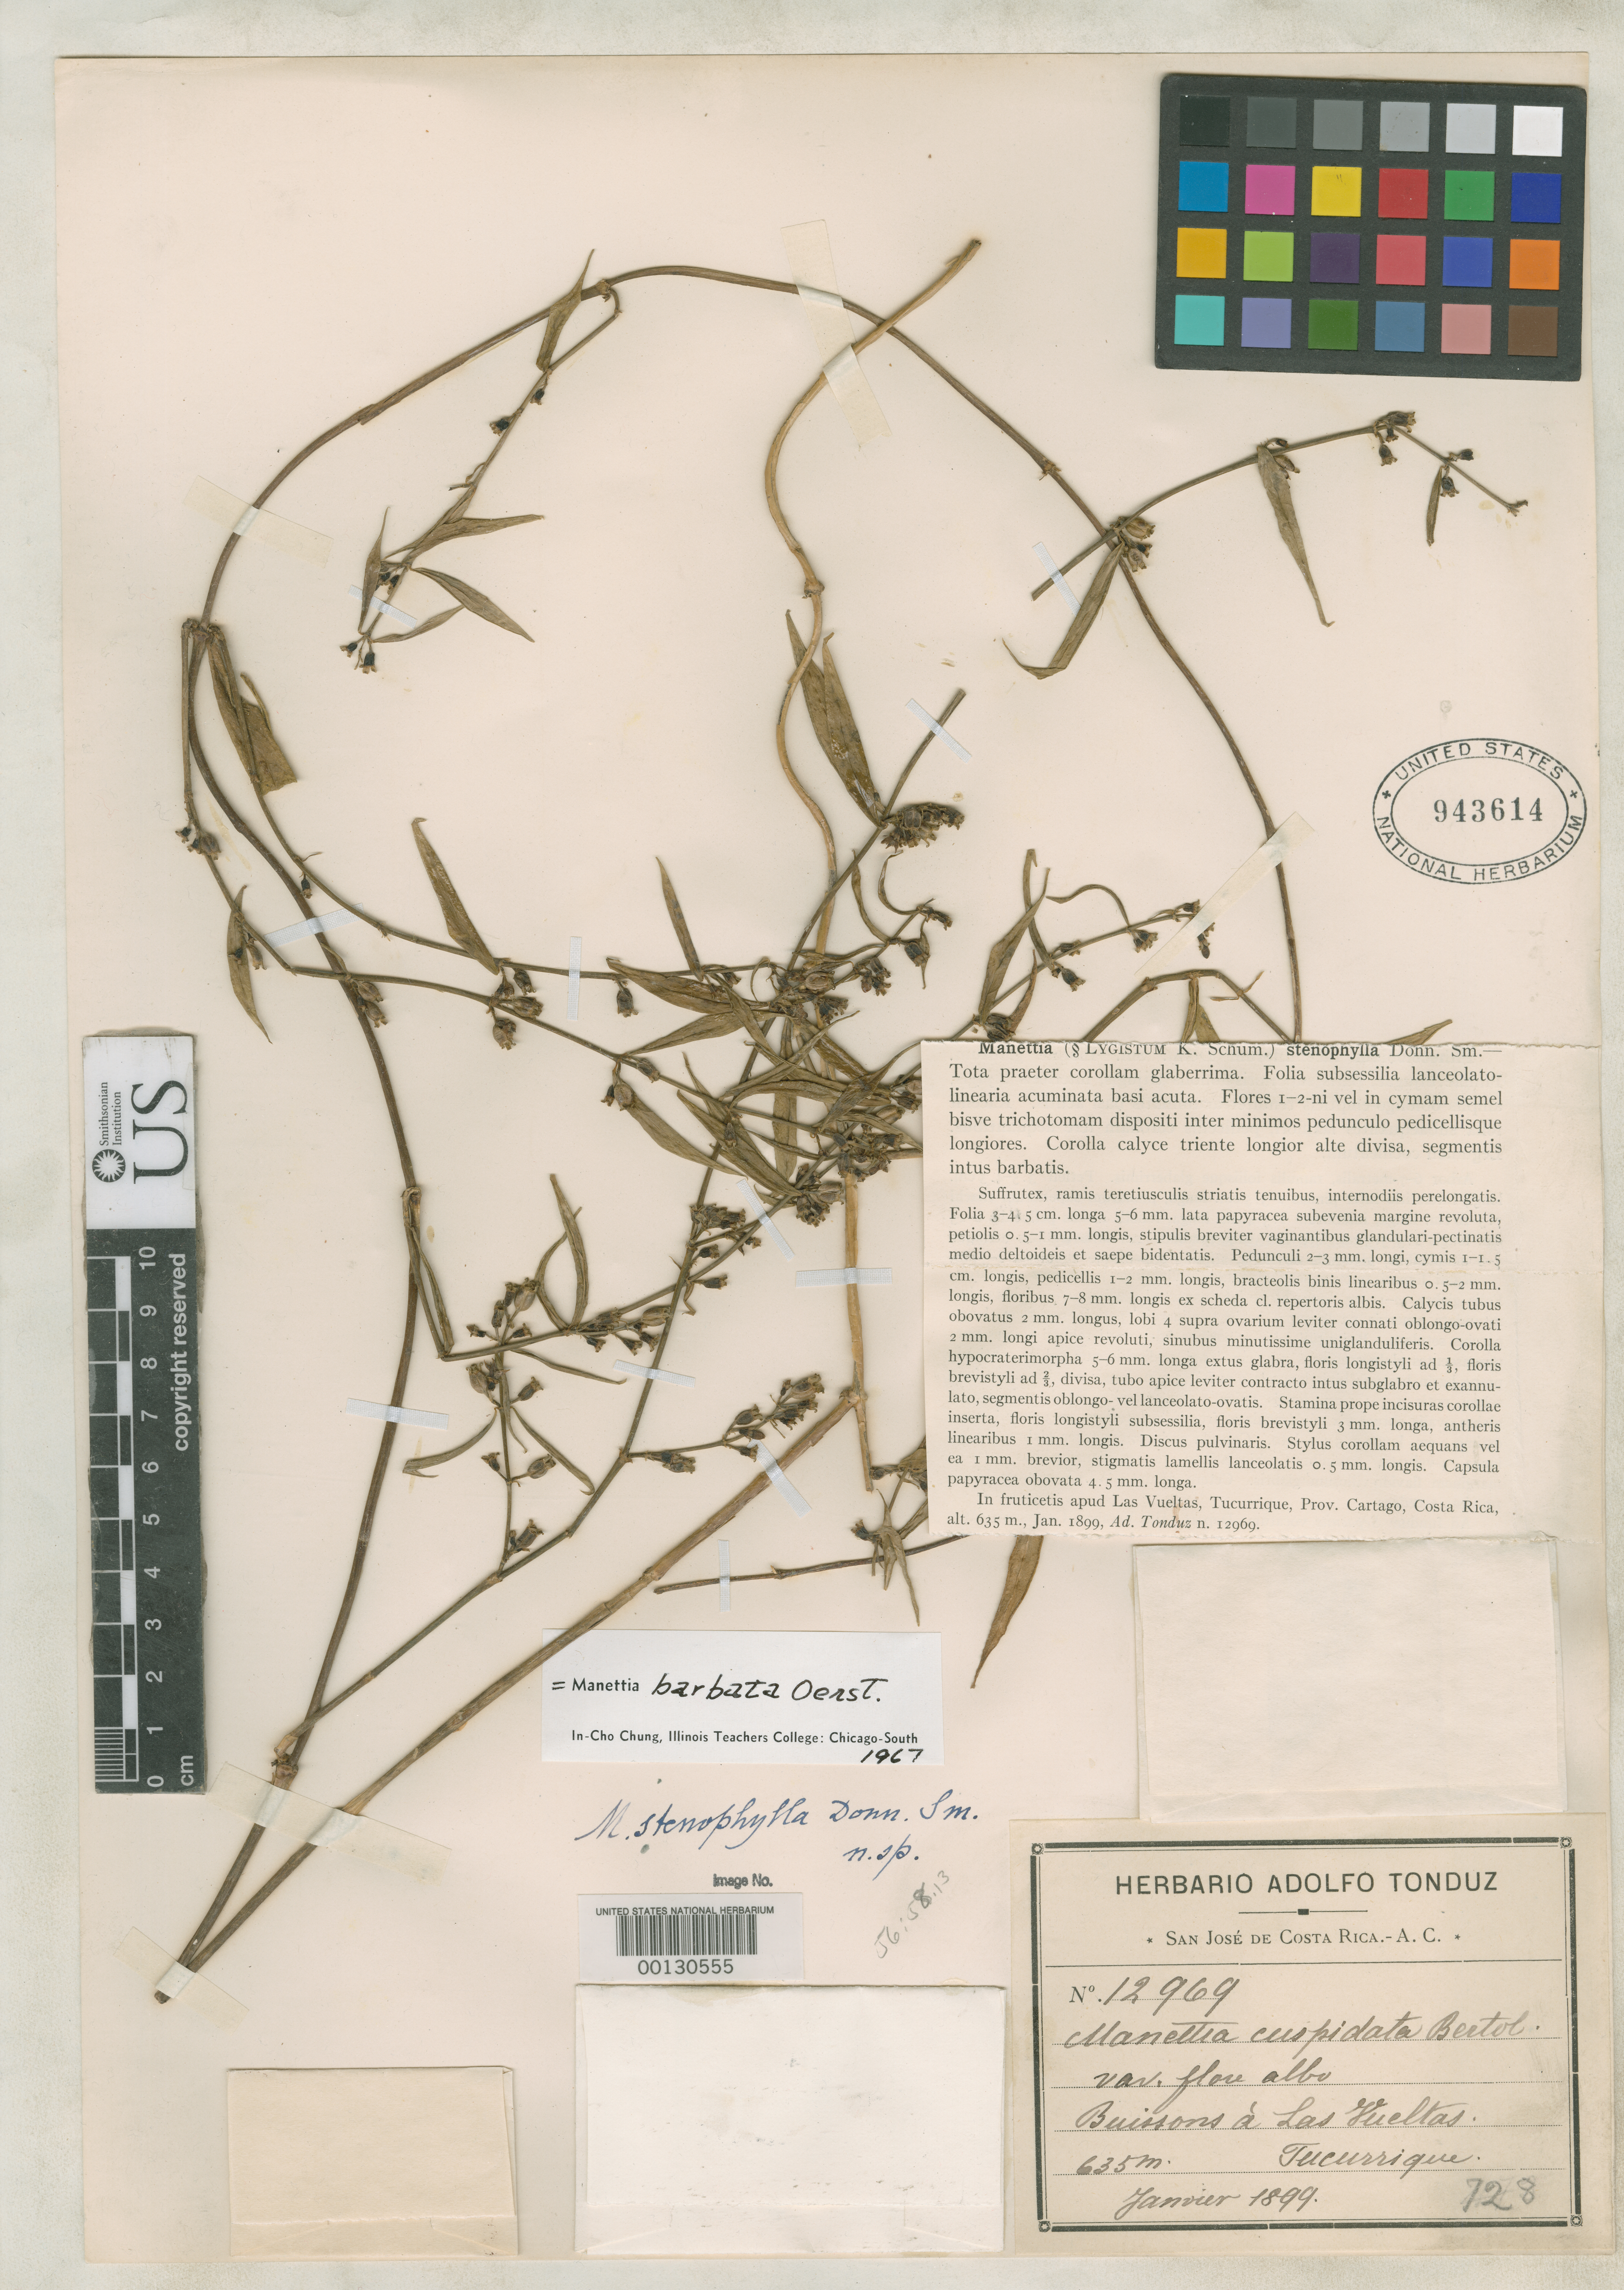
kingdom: Plantae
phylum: Tracheophyta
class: Magnoliopsida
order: Gentianales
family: Rubiaceae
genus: Manettia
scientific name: Manettia stenophylla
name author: Donn. Sm.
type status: Type Collection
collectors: A. Tonduz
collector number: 12969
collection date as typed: Jan 1899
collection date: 1899-01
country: Costa Rica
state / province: Cartago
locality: Tucurrique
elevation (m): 635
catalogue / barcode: US 943614